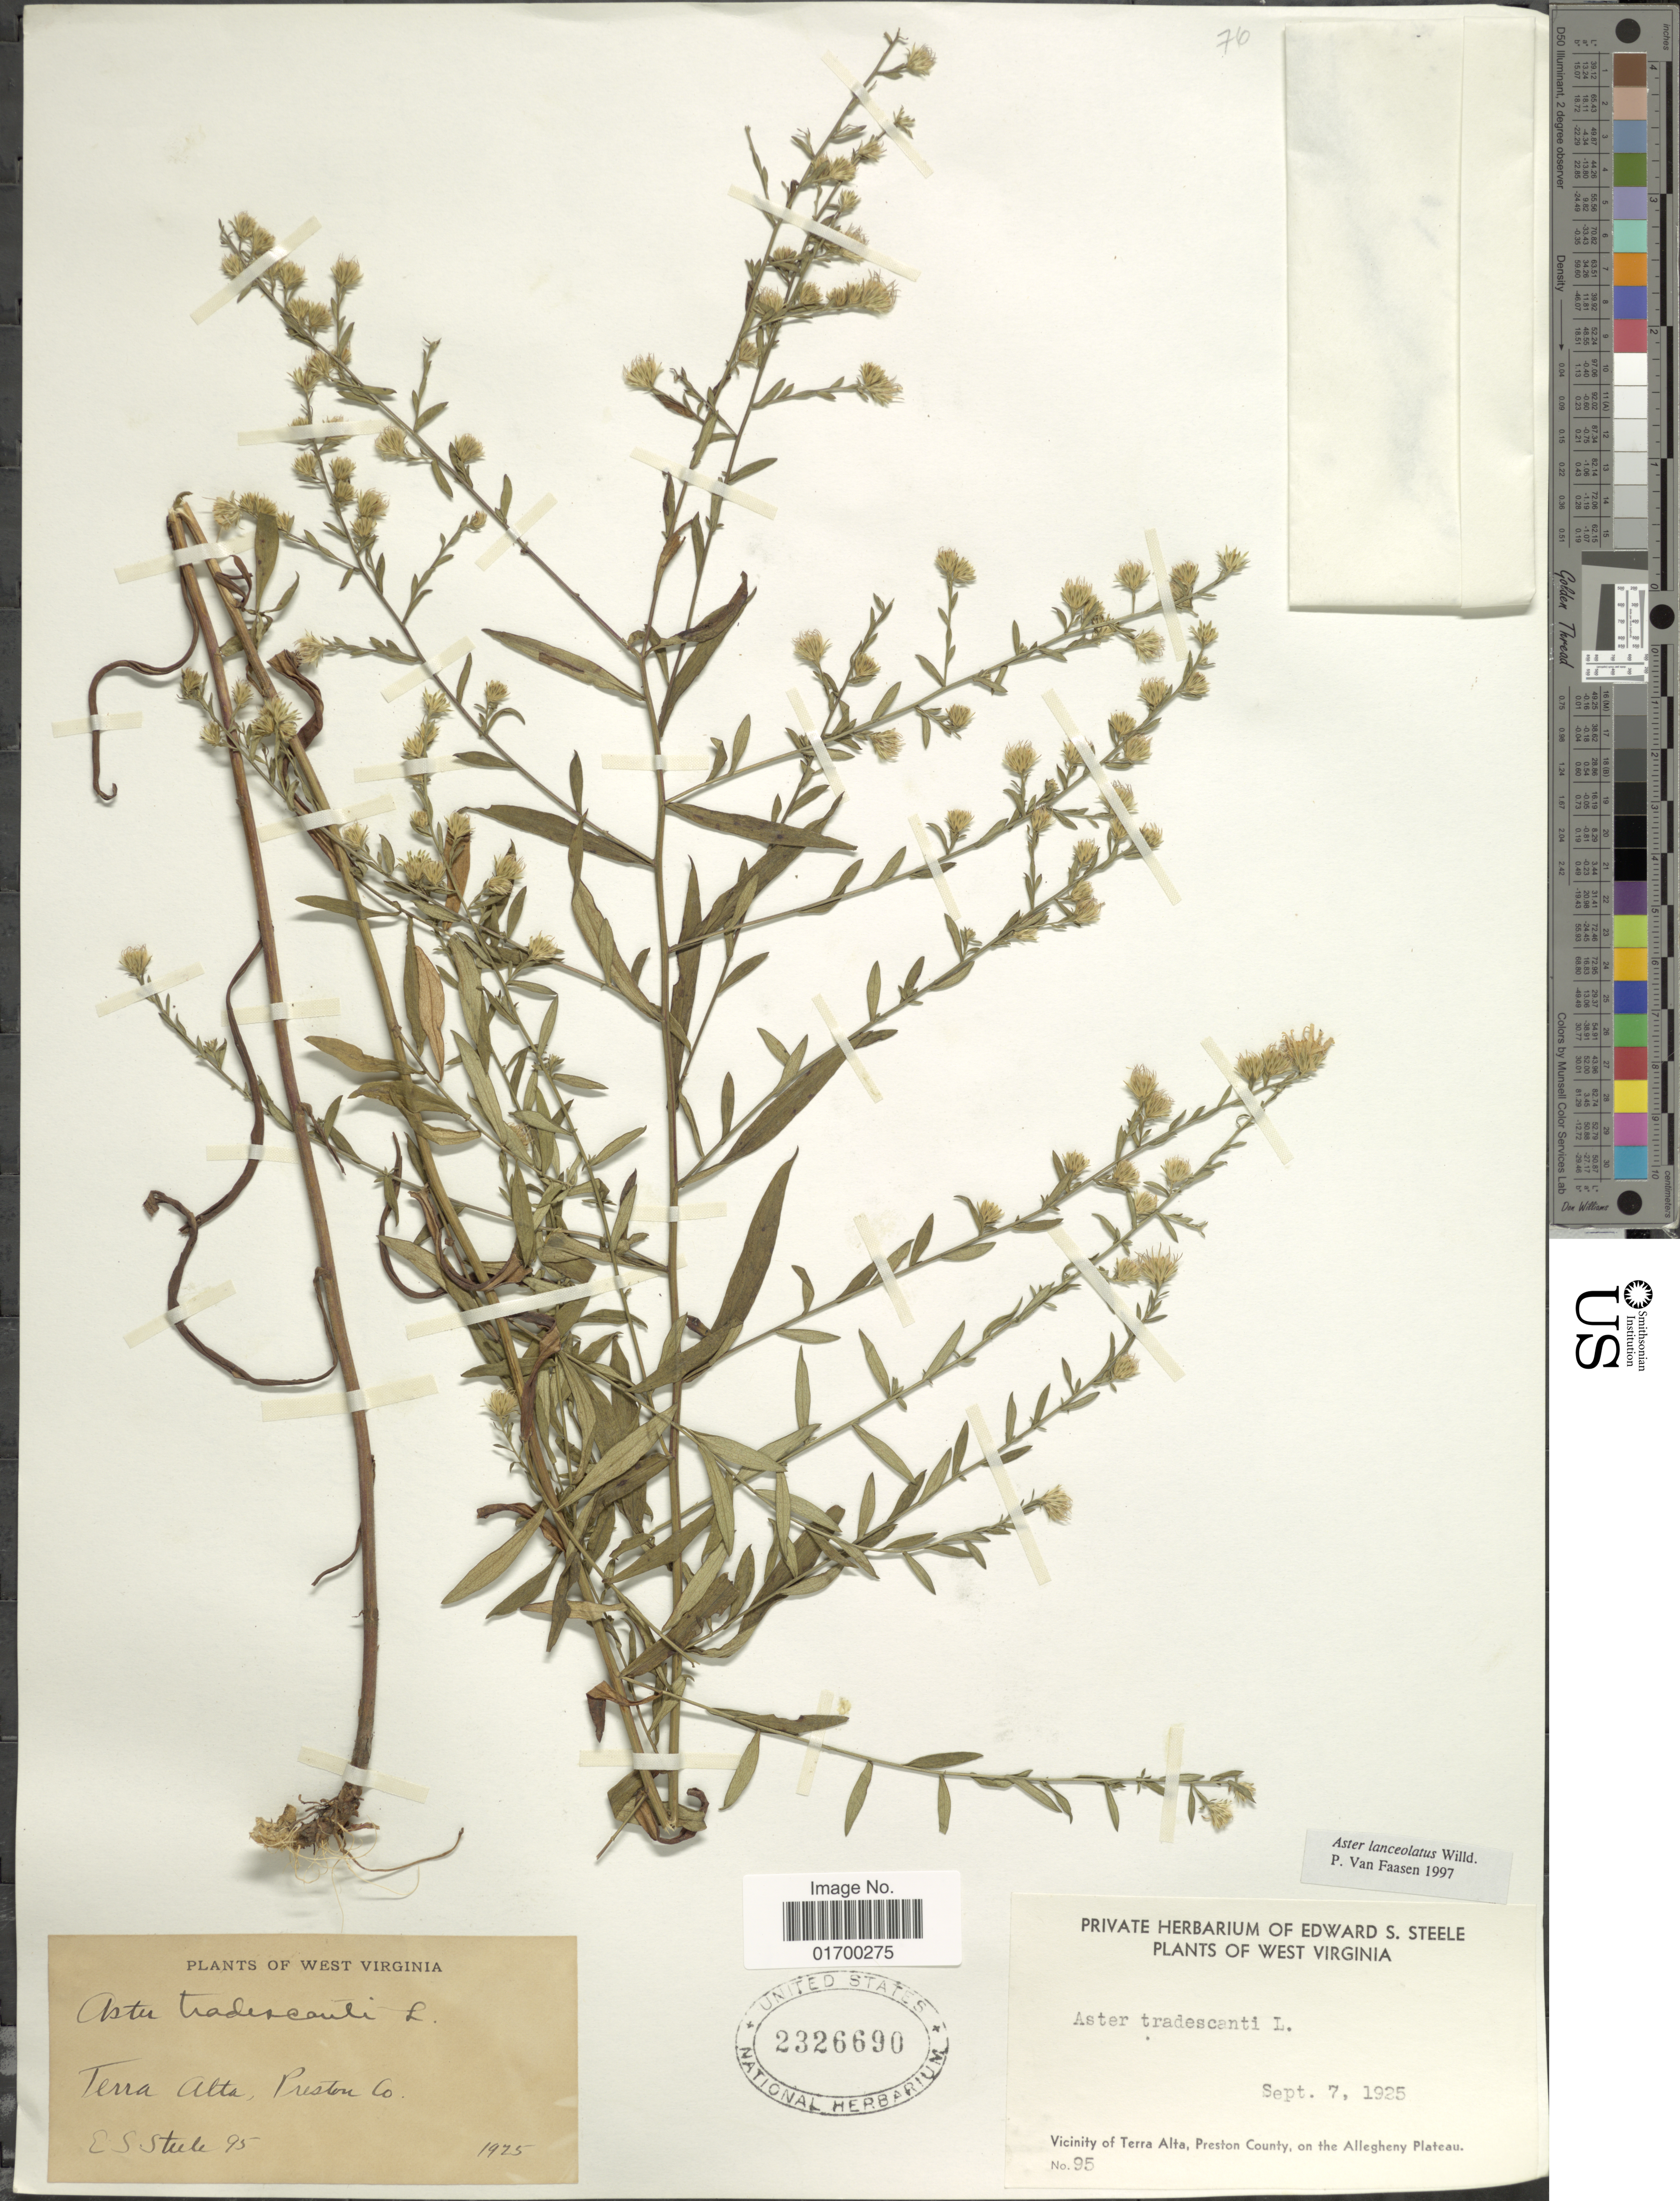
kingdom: Plantae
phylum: Tracheophyta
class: Magnoliopsida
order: Asterales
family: Asteraceae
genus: Symphyotrichum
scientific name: Symphyotrichum lanceolatum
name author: (Willd.) G.L. Nesom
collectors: E. Steele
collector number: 95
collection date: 1925-09-07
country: United States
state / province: West Virginia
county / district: Preston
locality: Tena Alta, Preston Co., On the Allegheny Plateau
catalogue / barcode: US 2326690